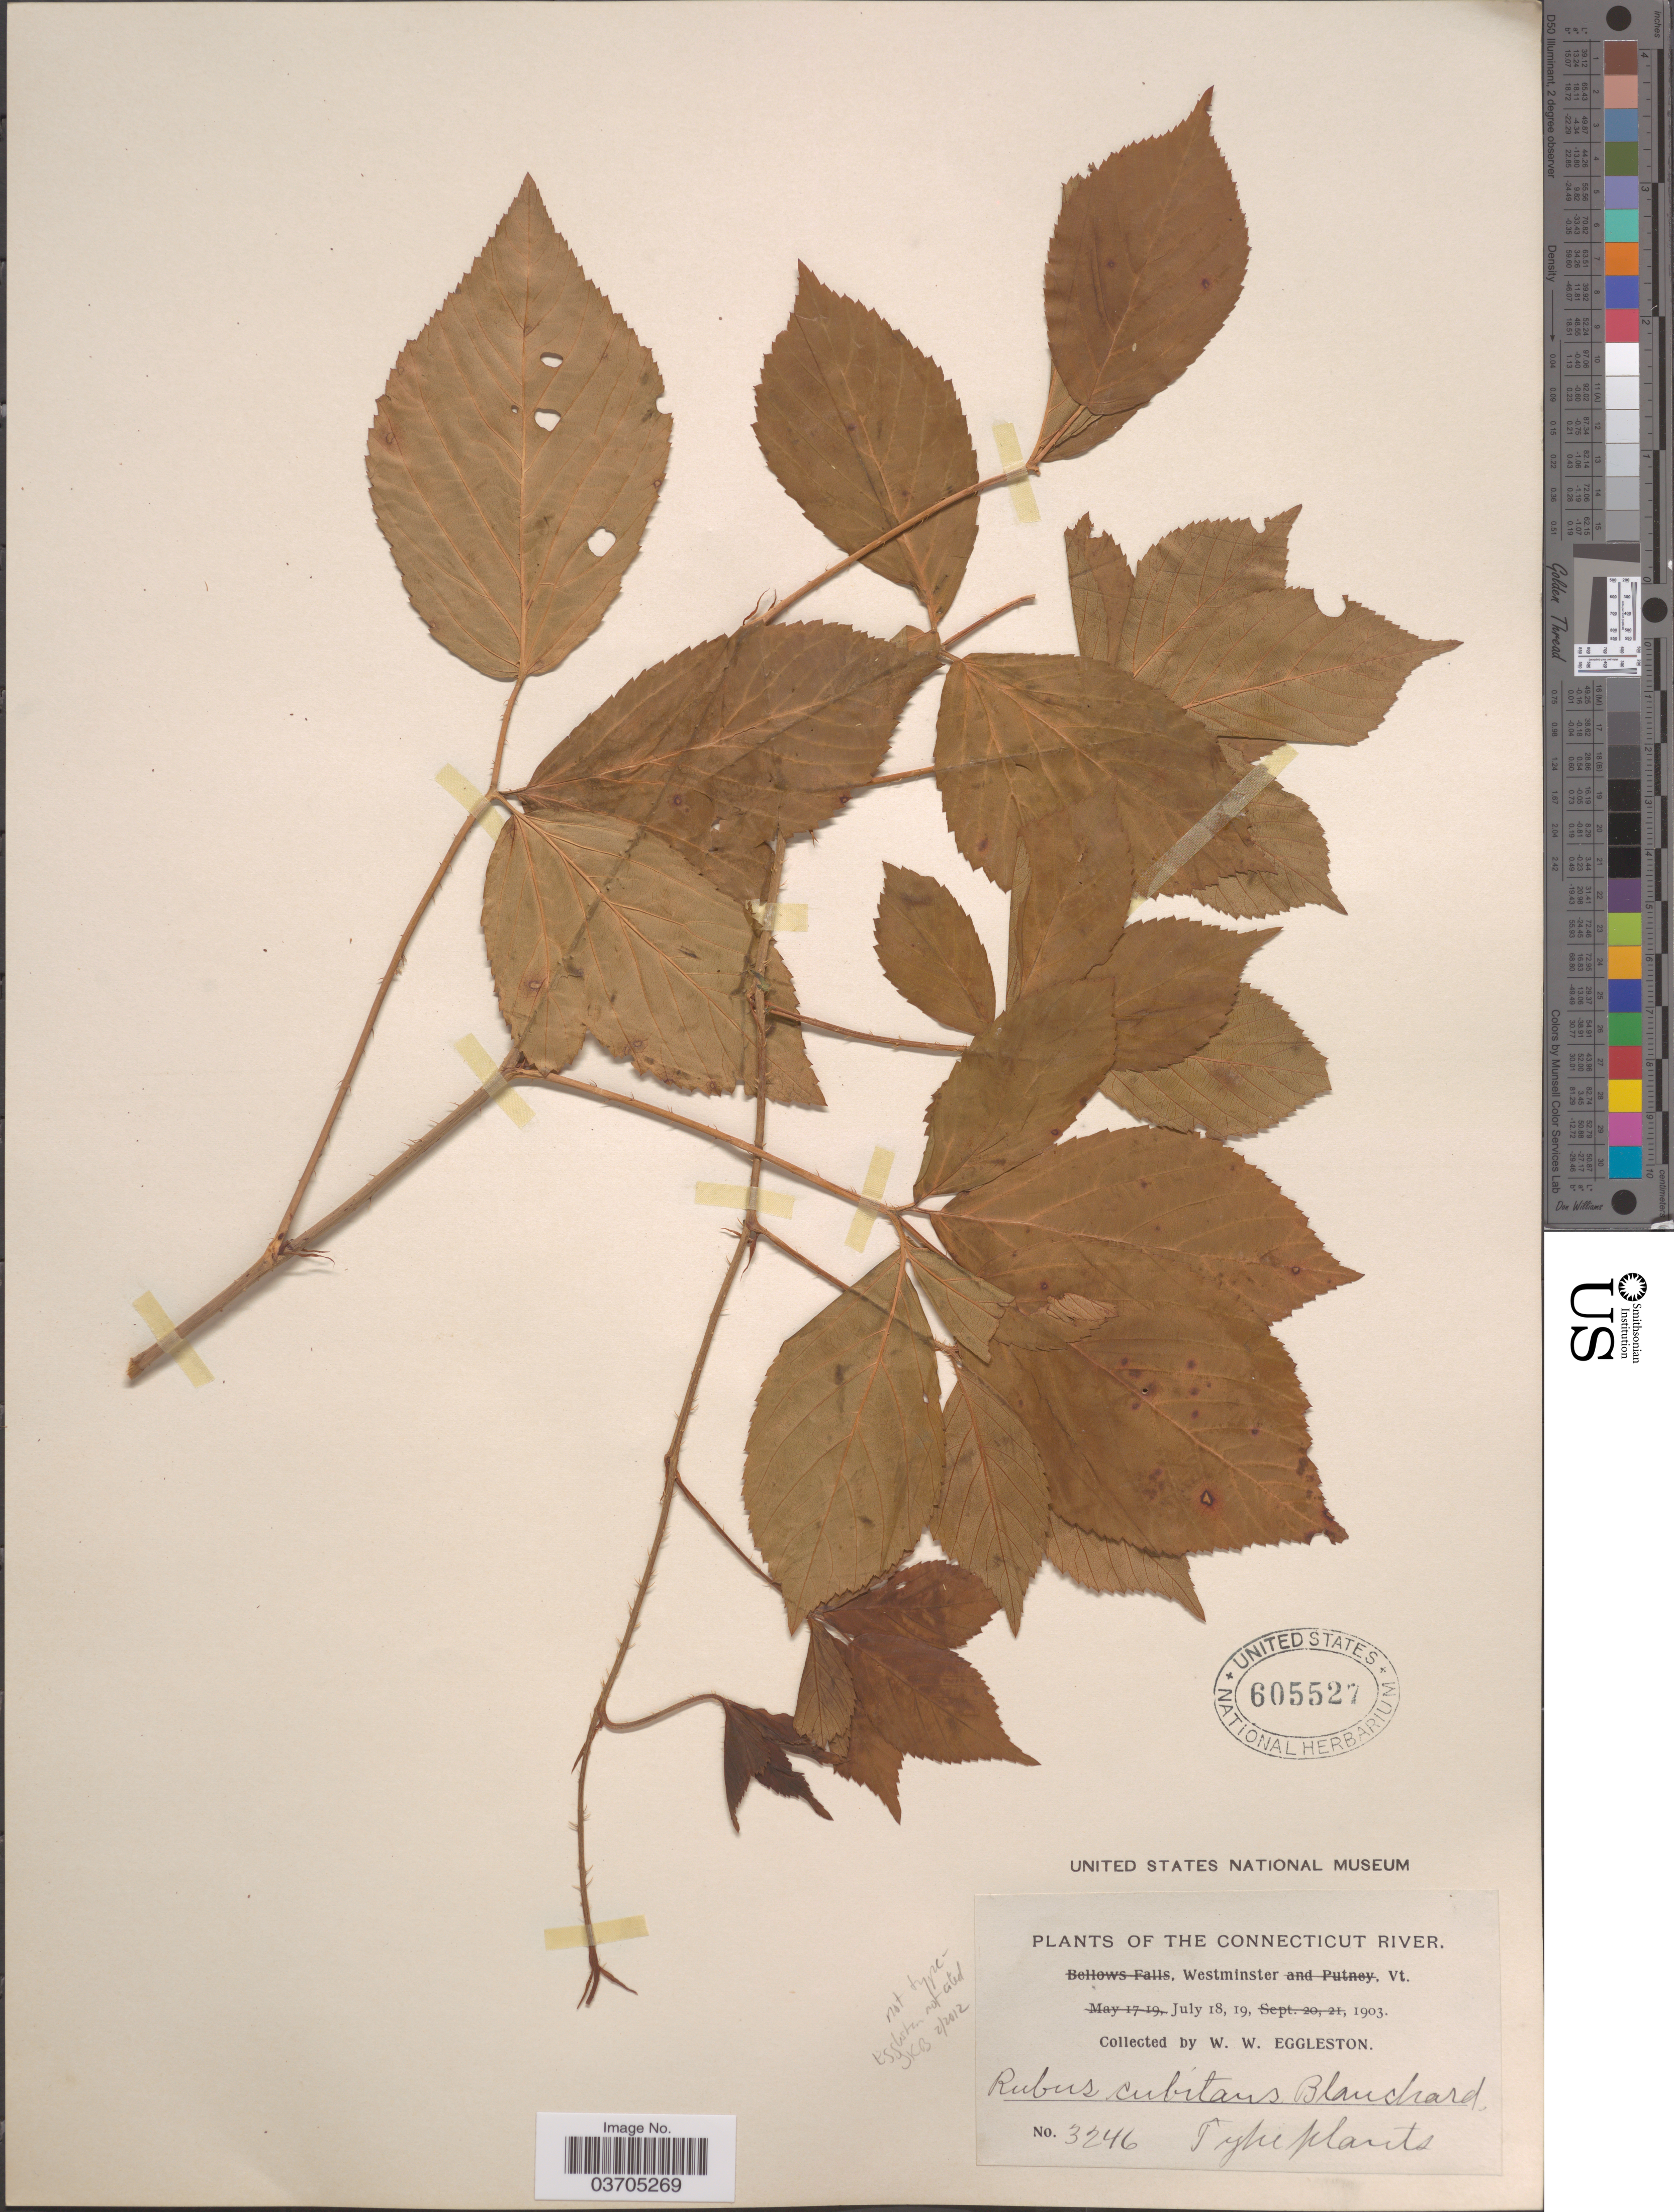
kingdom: Plantae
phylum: Tracheophyta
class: Magnoliopsida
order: Rosales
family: Rosaceae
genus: Rubus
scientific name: Rubus cubitans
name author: Blanch.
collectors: W. W. Eggleston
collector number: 3246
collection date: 1903-07-18/1903-07-19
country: United States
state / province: Vermont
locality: The Connecticut River. Westminster.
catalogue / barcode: US 605527